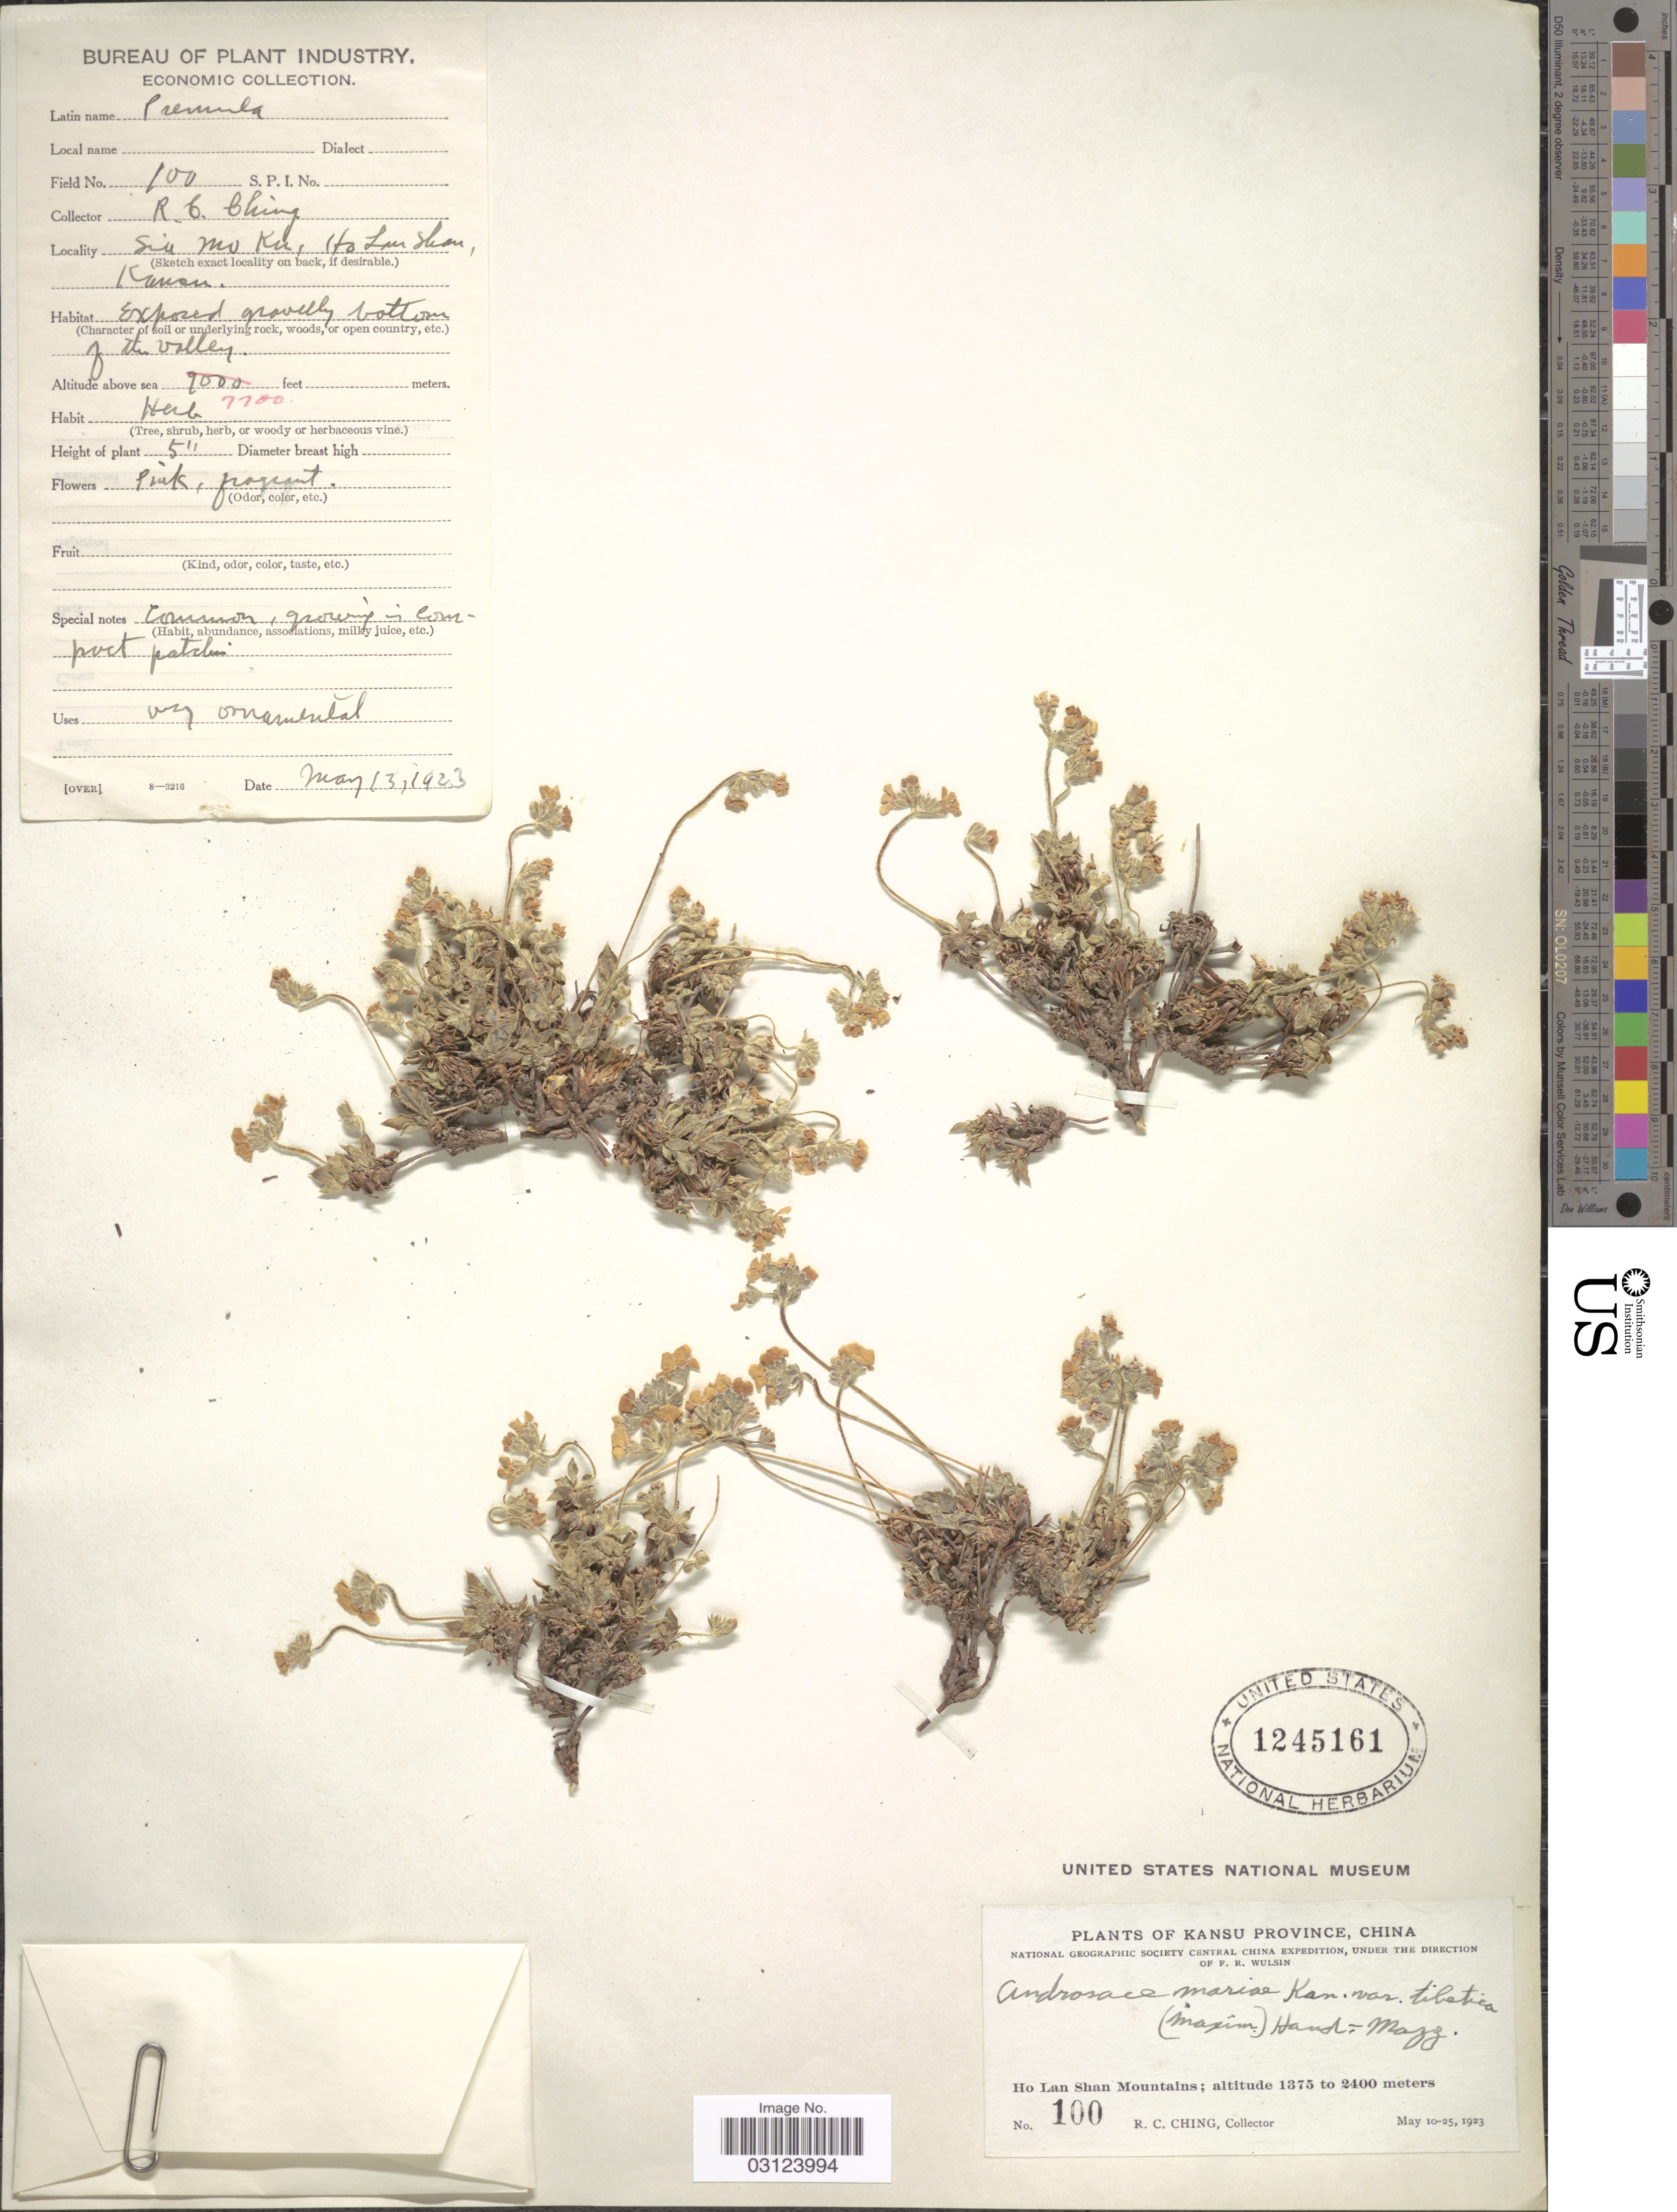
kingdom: Plantae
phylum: Tracheophyta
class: Magnoliopsida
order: Ericales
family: Primulaceae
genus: Androsace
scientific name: Androsace mariae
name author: Kanitz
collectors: R. C. Ching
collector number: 100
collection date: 1923-05-13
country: China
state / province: Gansu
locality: Kansu Province, China, Ho Lan Shan Mountains, Sia Mo Ku.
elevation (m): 2347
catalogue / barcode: US 1245161